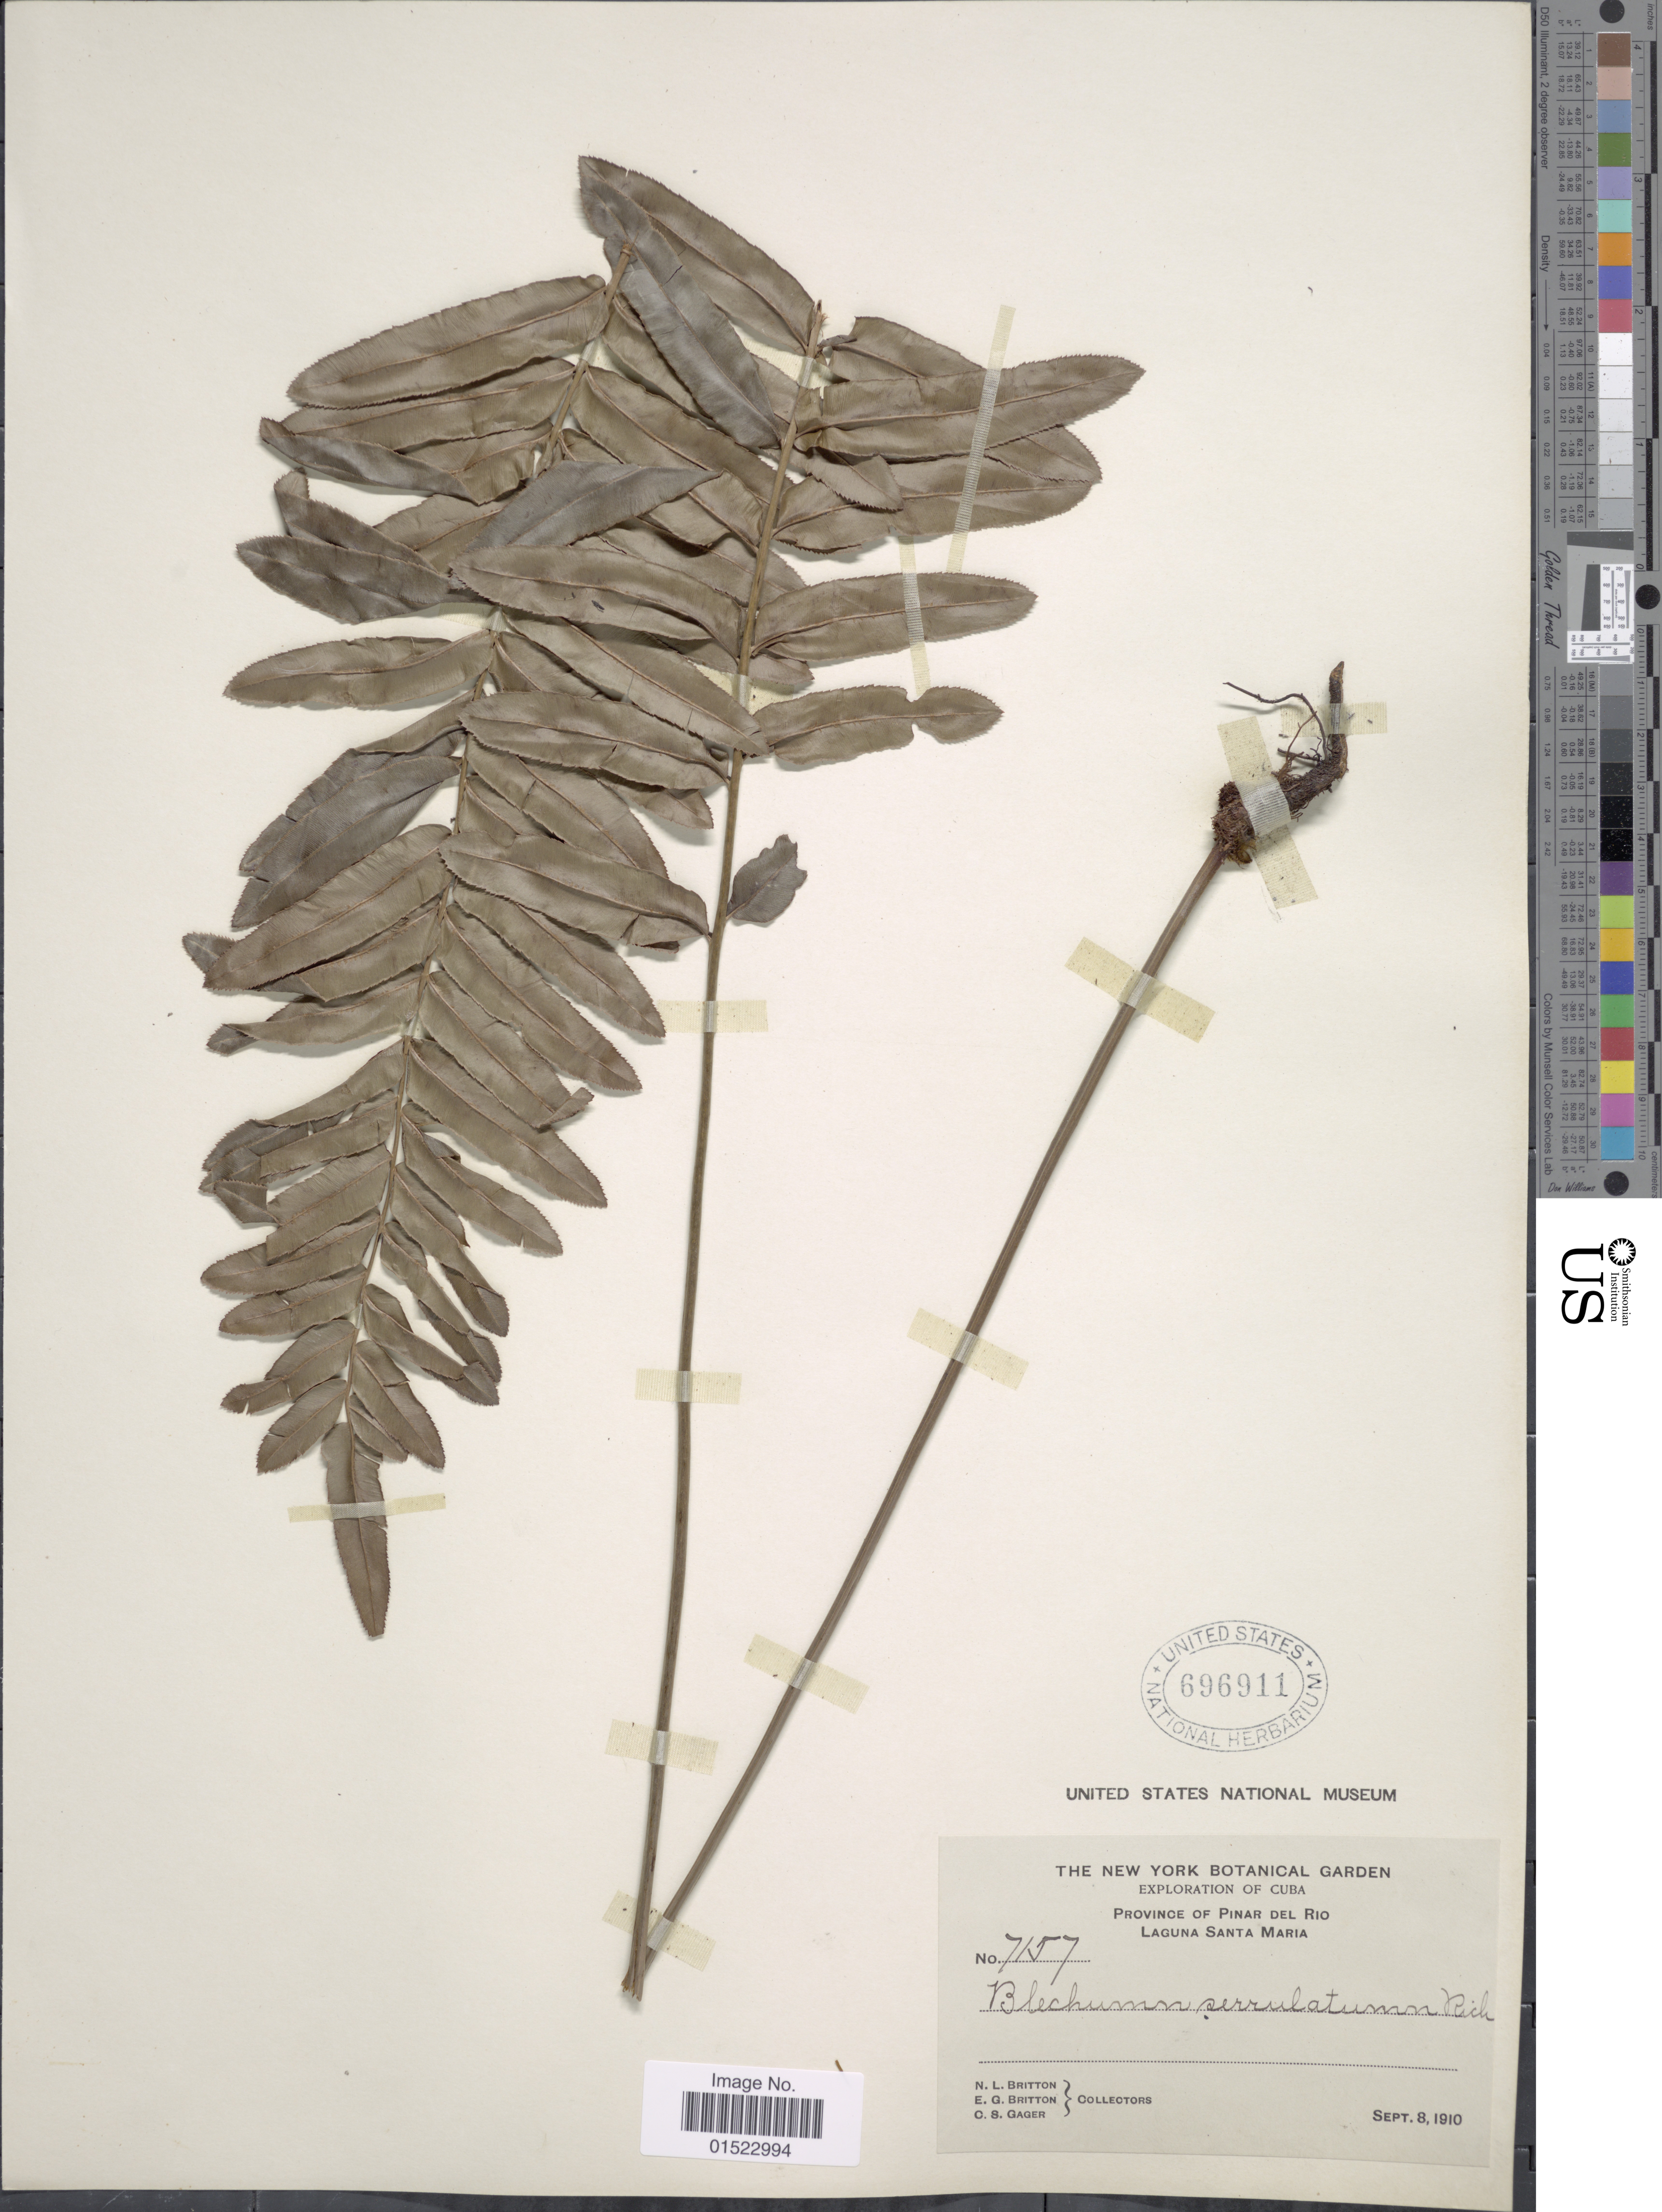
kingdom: Plantae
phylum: Tracheophyta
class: Polypodiopsida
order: Polypodiales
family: Blechnaceae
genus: Telmatoblechnum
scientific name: Telmatoblechnum serrulatum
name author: (Rich.) Perrie et al.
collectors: N. Britton, E. G. Britton & C. Gager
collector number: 7157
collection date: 1910-09-08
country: Cuba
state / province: Pinar del Río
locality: Exploration of Cuba, Laguna Santa Maria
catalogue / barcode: US 696911